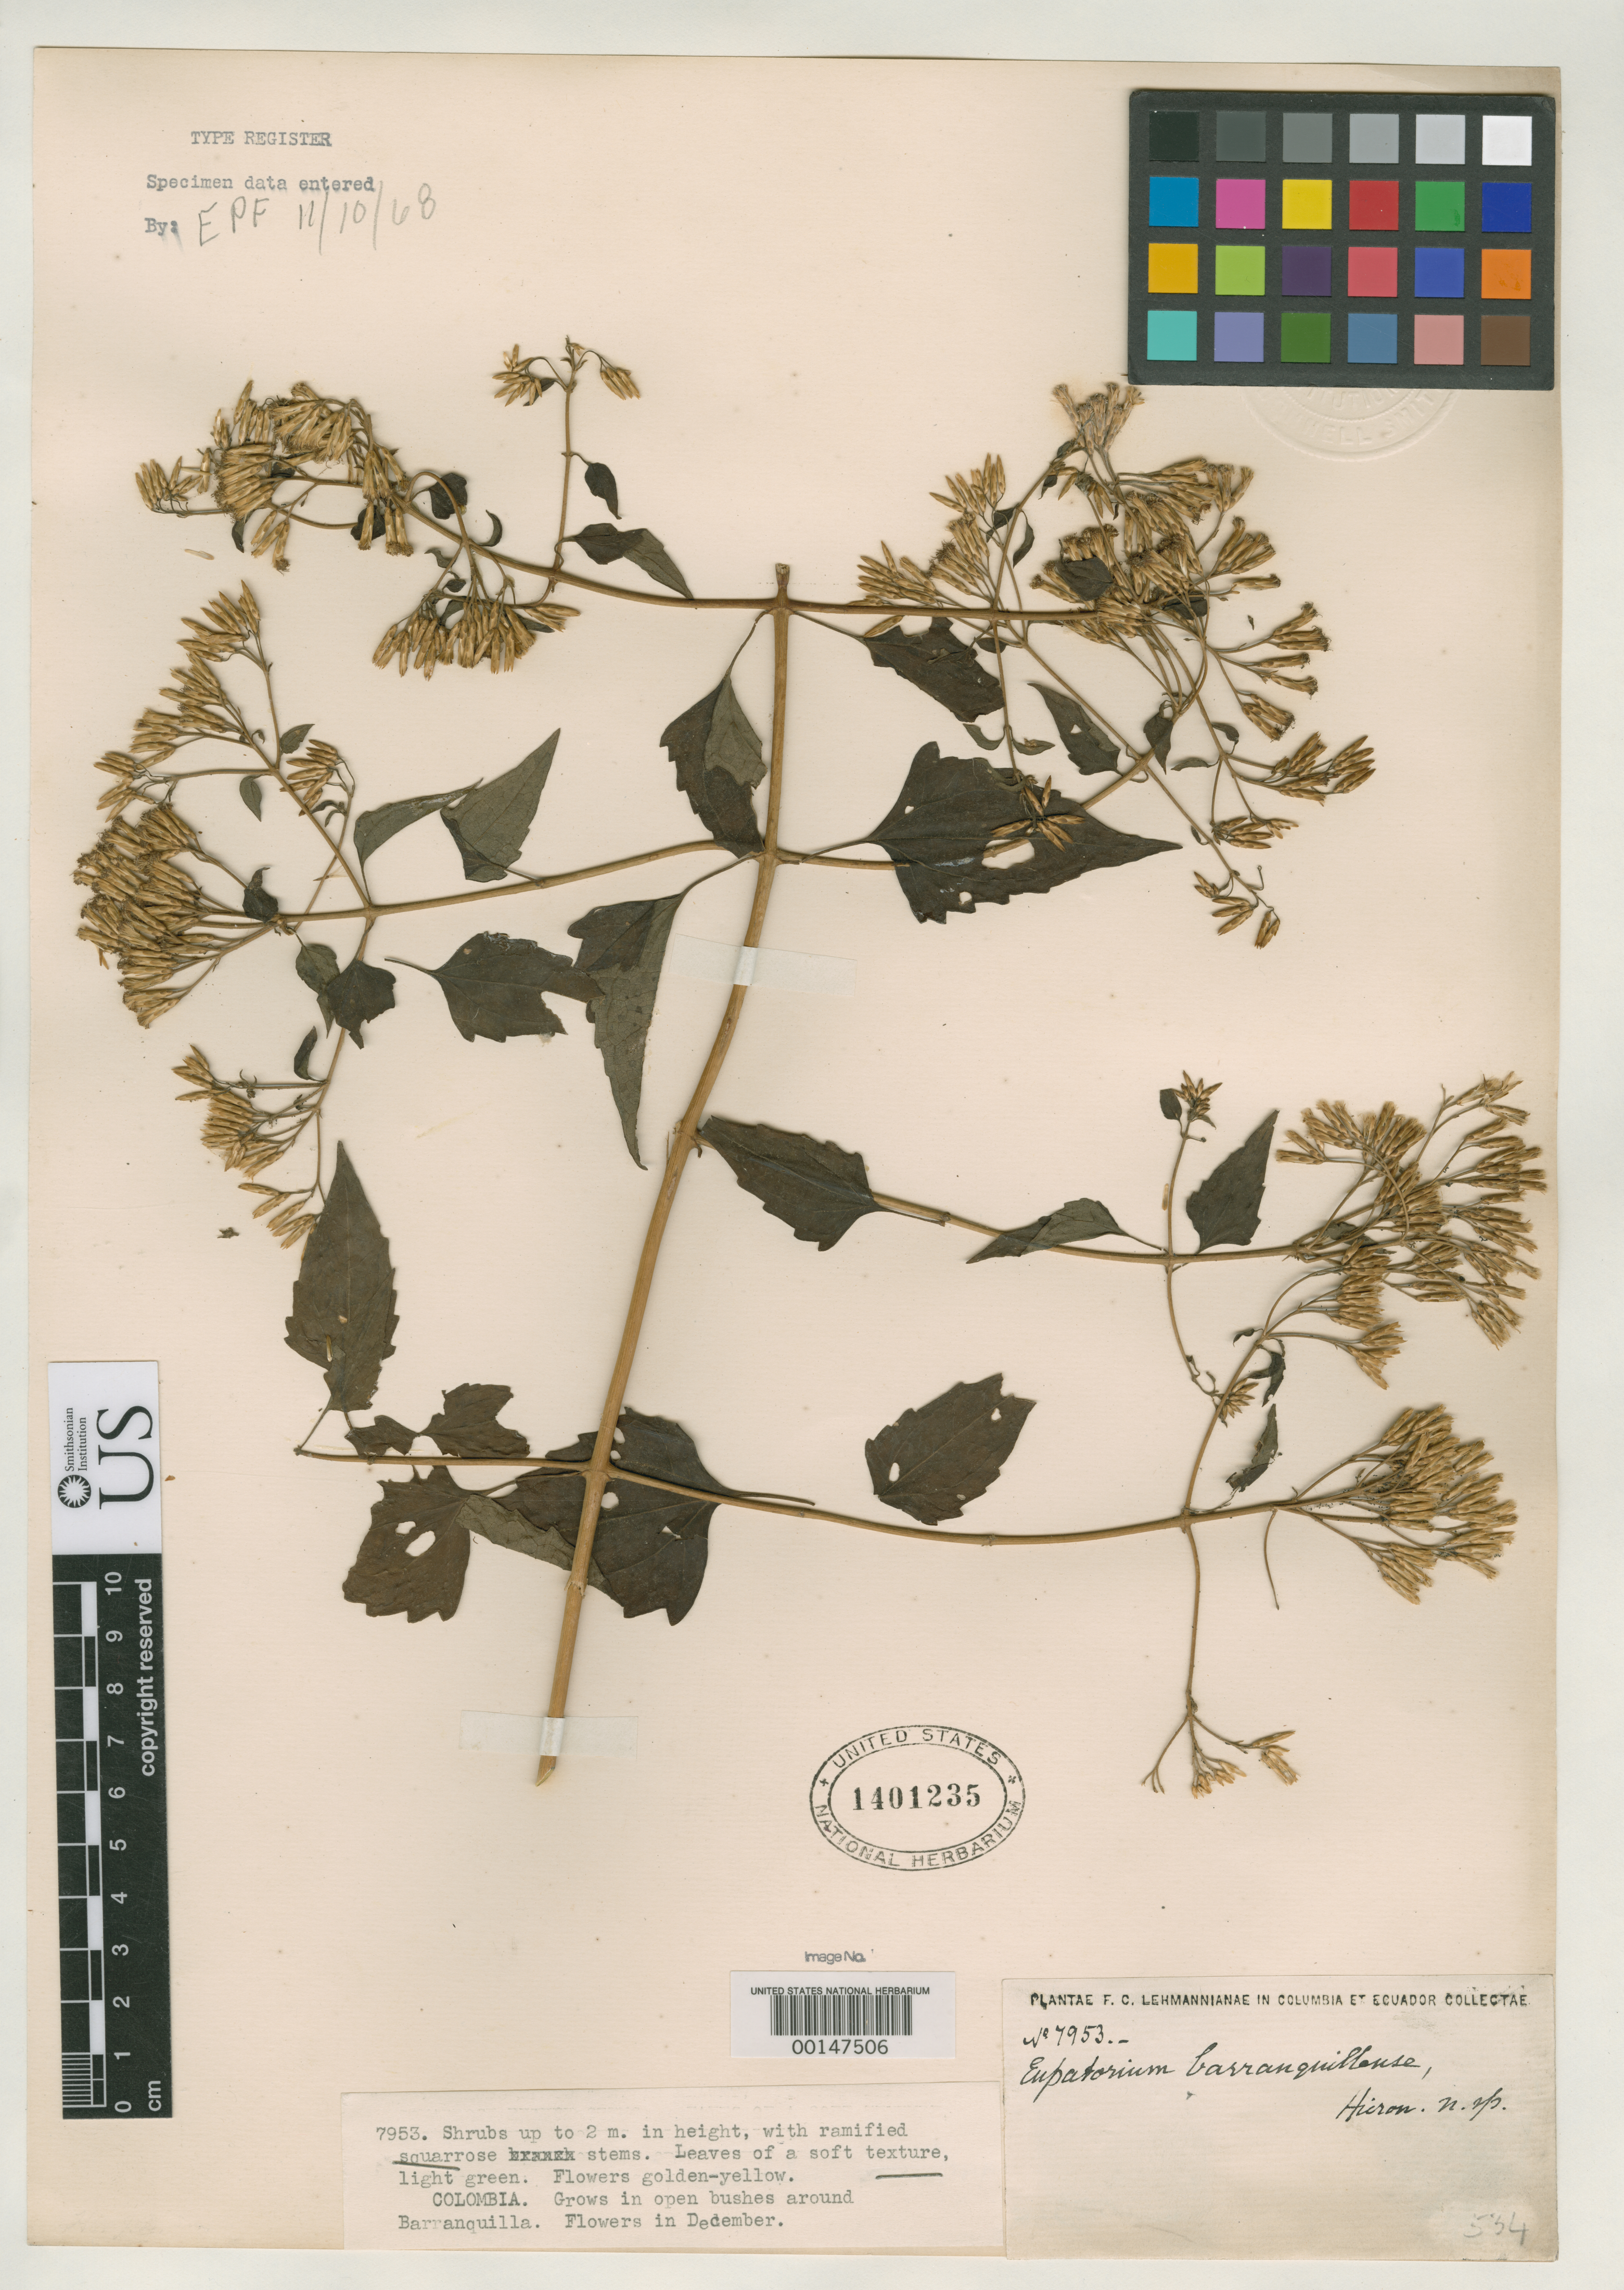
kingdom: Plantae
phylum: Tracheophyta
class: Magnoliopsida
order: Asterales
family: Asteraceae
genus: Eupatorium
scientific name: Eupatorium barranquillense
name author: Hieron.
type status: Isotype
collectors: F. C. Lehmann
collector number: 7953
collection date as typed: Dec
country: Colombia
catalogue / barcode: US 1401235